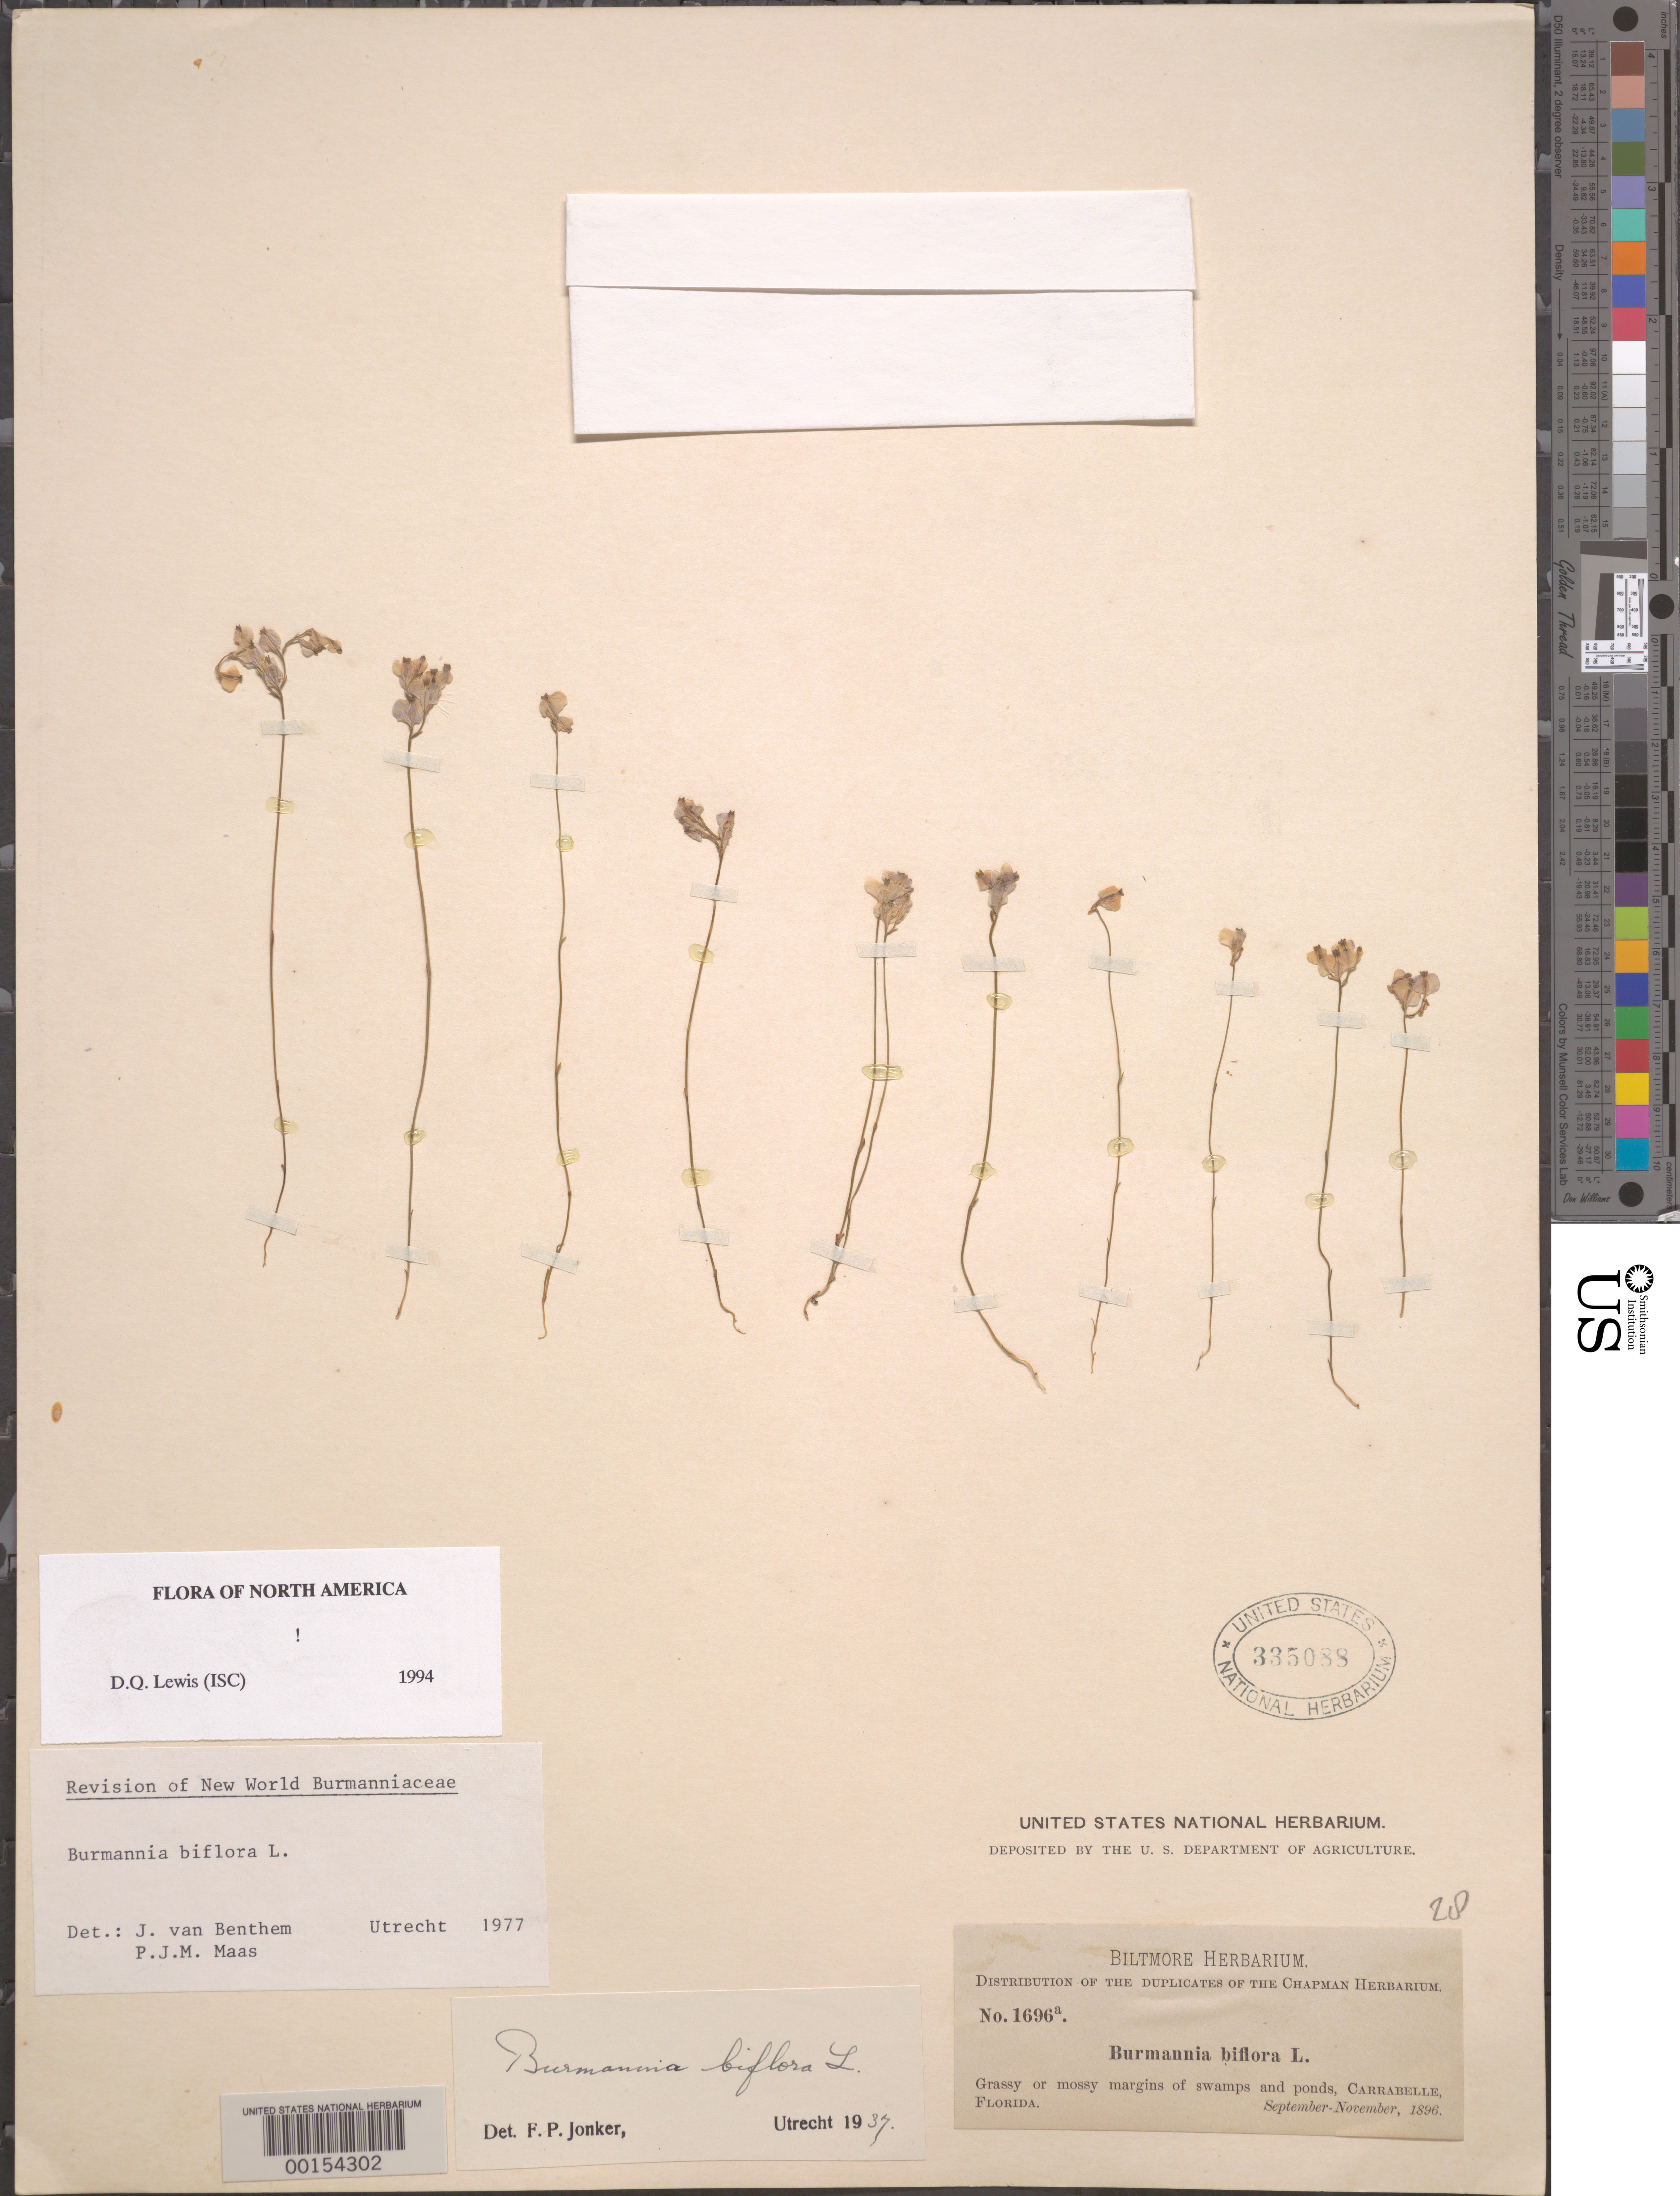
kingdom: Plantae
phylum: Tracheophyta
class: Liliopsida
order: Dioscoreales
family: Burmanniaceae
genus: Burmannia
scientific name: Burmannia biflora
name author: L.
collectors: B. Boschwezen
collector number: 1696a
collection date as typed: Sep 1896 to -- Nov 1896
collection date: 1896-09/1896-11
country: United States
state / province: Florida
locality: Carrabelle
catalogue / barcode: US 335088